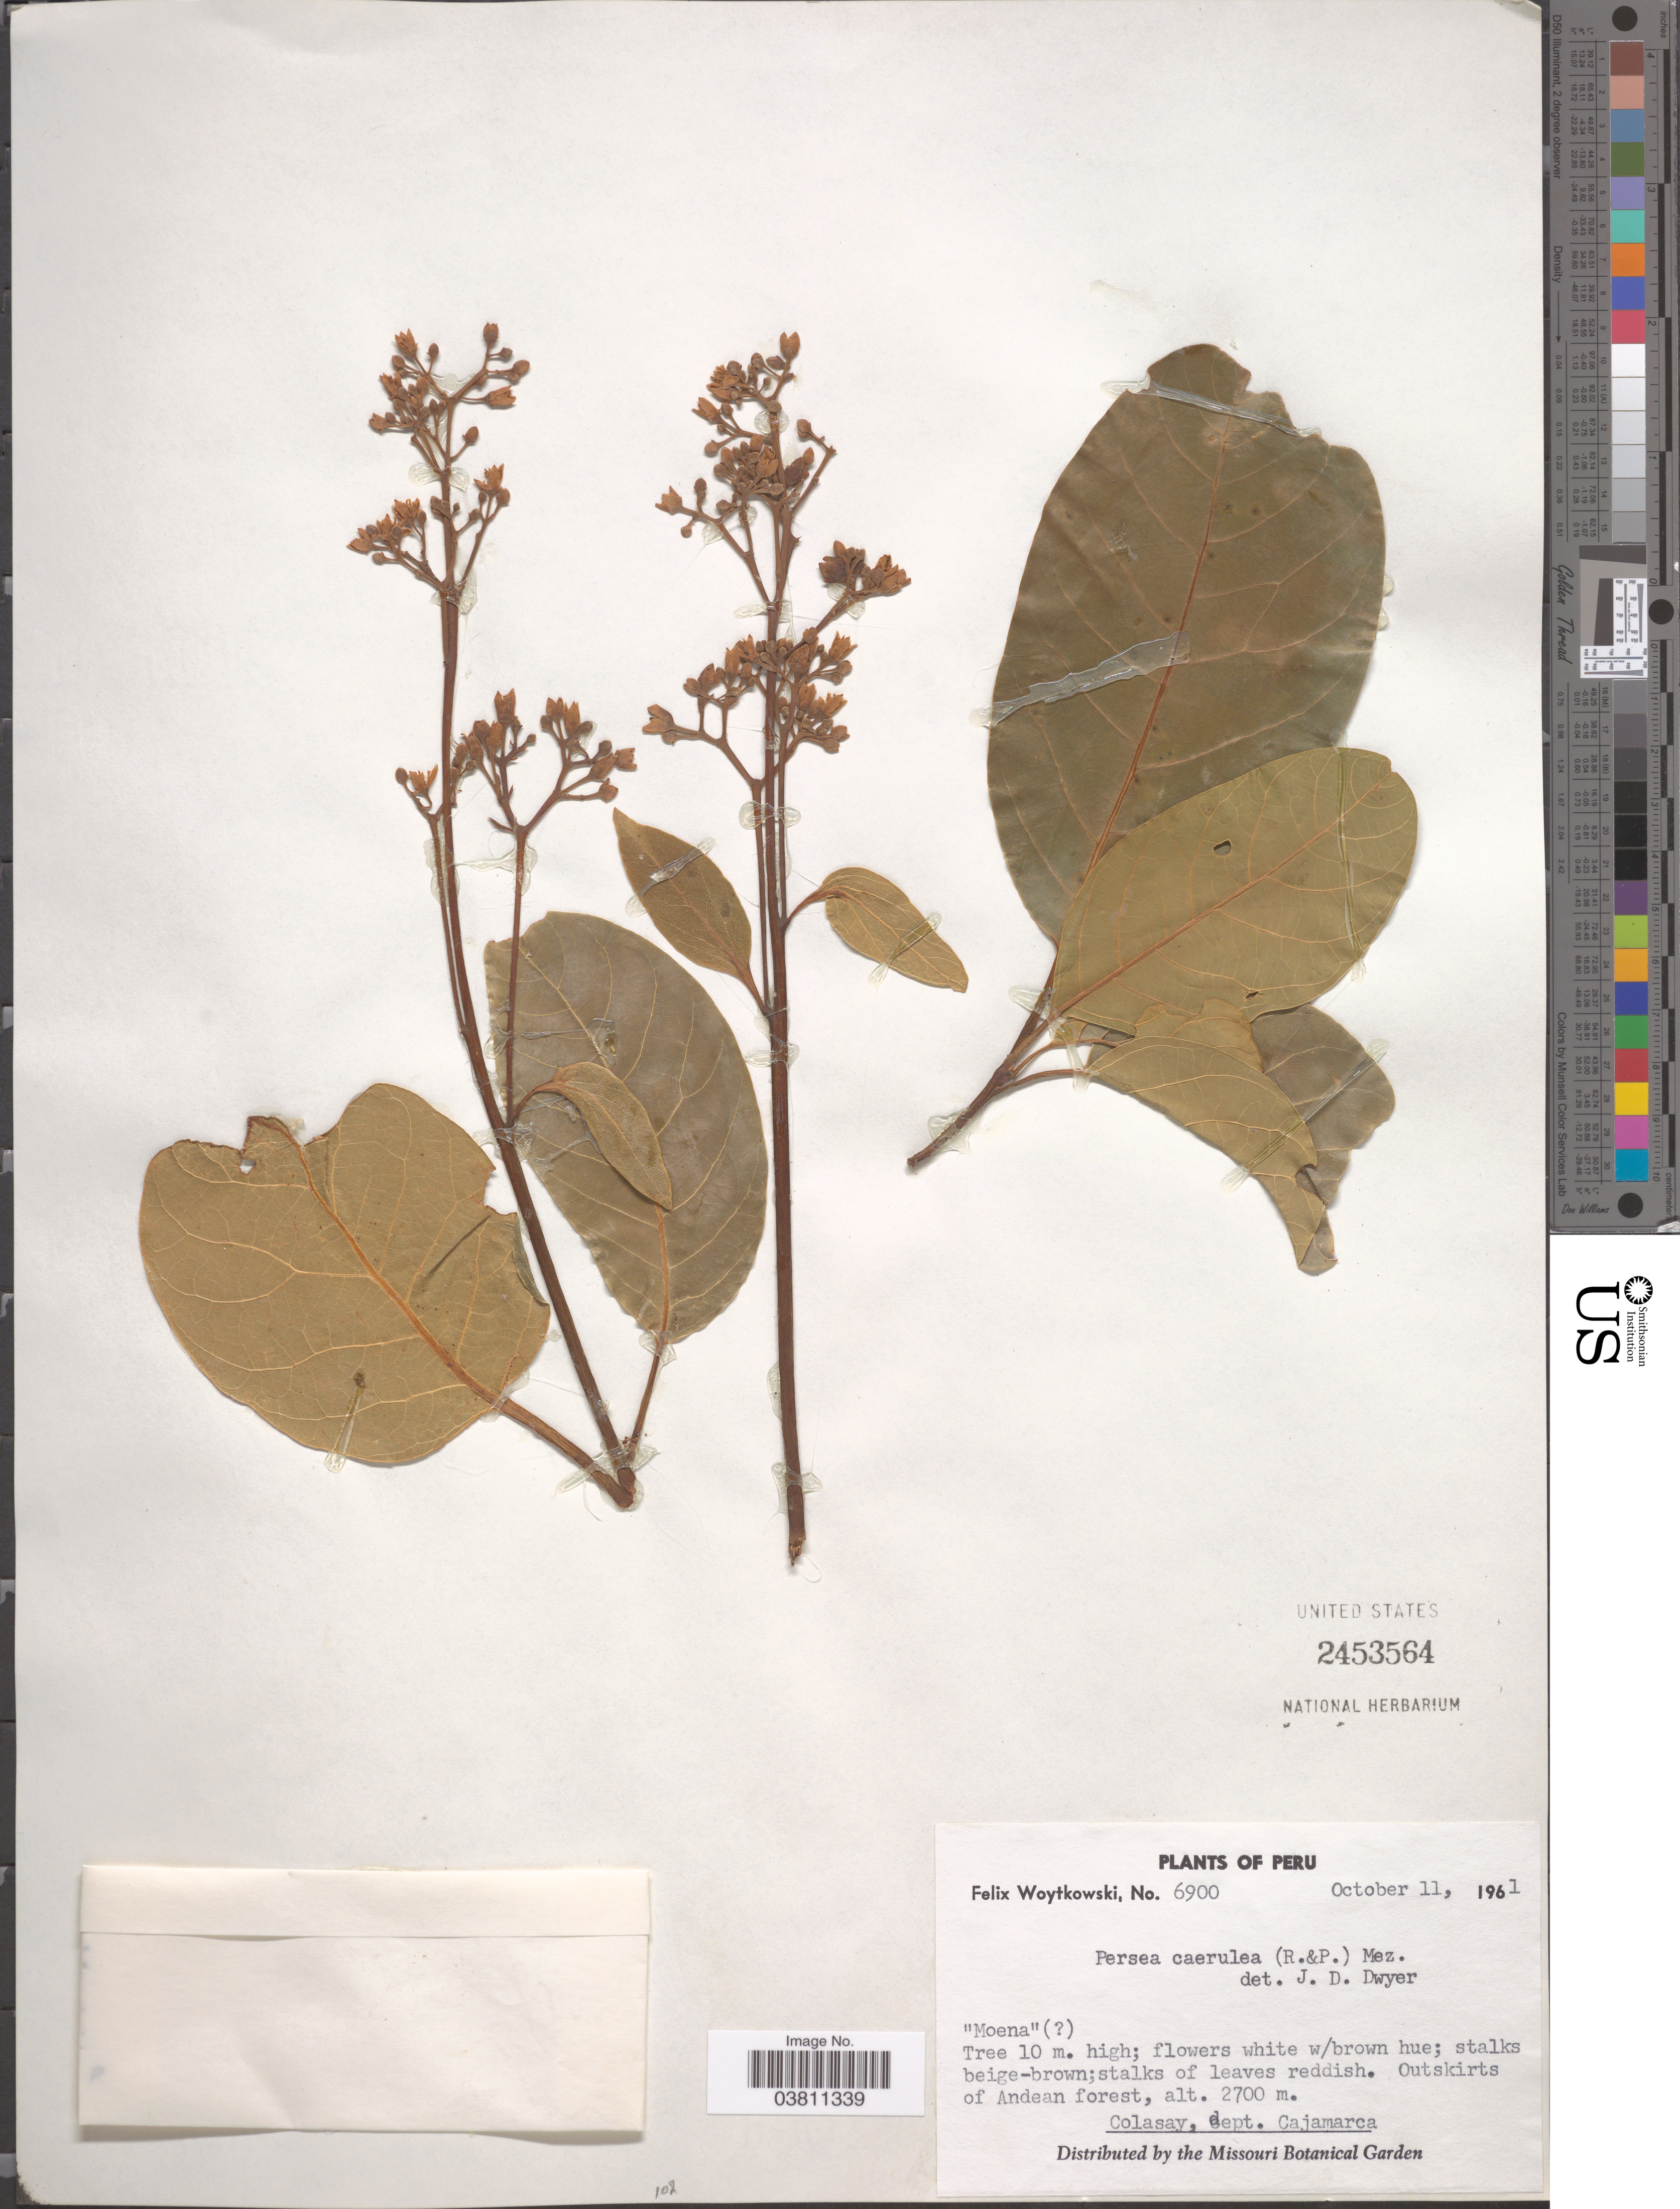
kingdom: Plantae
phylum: Tracheophyta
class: Magnoliopsida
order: Laurales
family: Lauraceae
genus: Persea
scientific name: Persea caerulea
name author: (Ruiz & Pav.) Mez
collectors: F. Woytkowski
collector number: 6900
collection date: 1961-10-11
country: Peru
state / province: Cajamarca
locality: Outskirts of Andean forest, Colasay, dept. Cajamarca.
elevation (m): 2700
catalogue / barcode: US 2453564